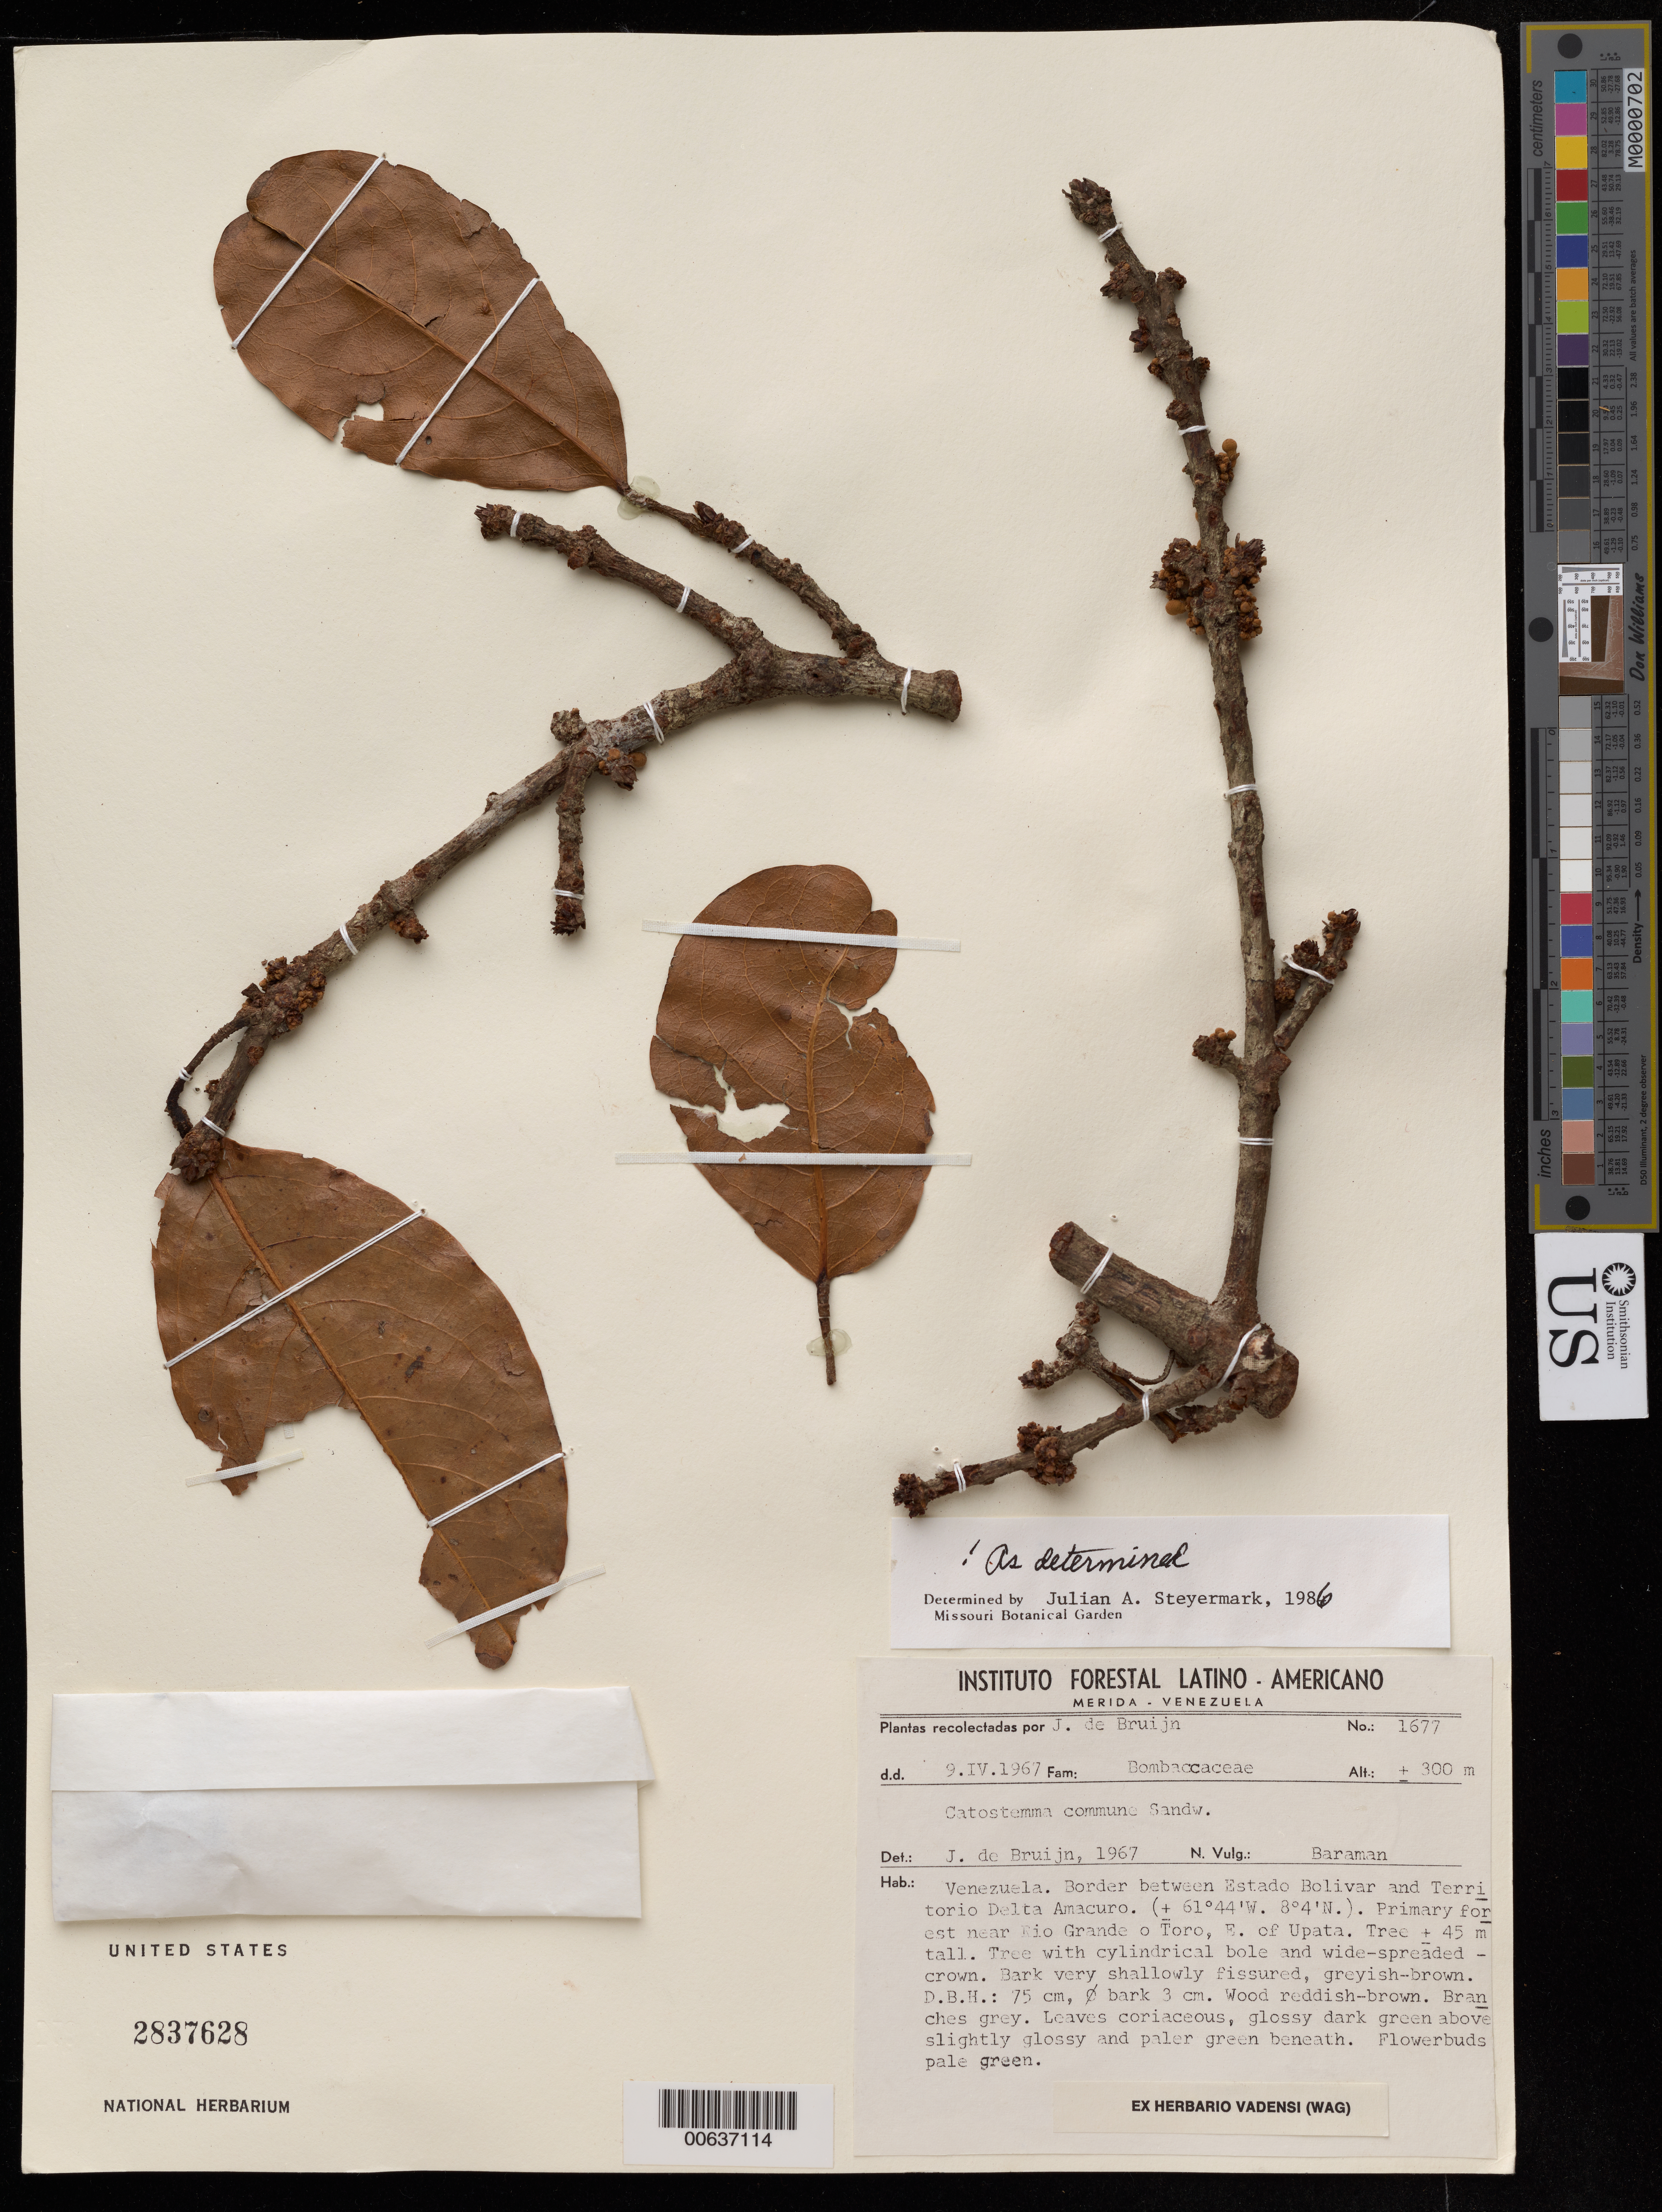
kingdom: Plantae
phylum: Tracheophyta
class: Magnoliopsida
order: Malvales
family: Malvaceae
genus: Catostemma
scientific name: Catostemma commune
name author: Sandwith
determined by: de Bruijn, J.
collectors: J. Bruijn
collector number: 1677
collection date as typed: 9-Apr-67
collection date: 1967-04-09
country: Venezuela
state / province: Bolívar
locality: Estado Bolívar and Territorío Delta Amacuro border, near Río Grande o Toro, E of Upata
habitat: Primary forest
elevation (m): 300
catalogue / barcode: US 2837628